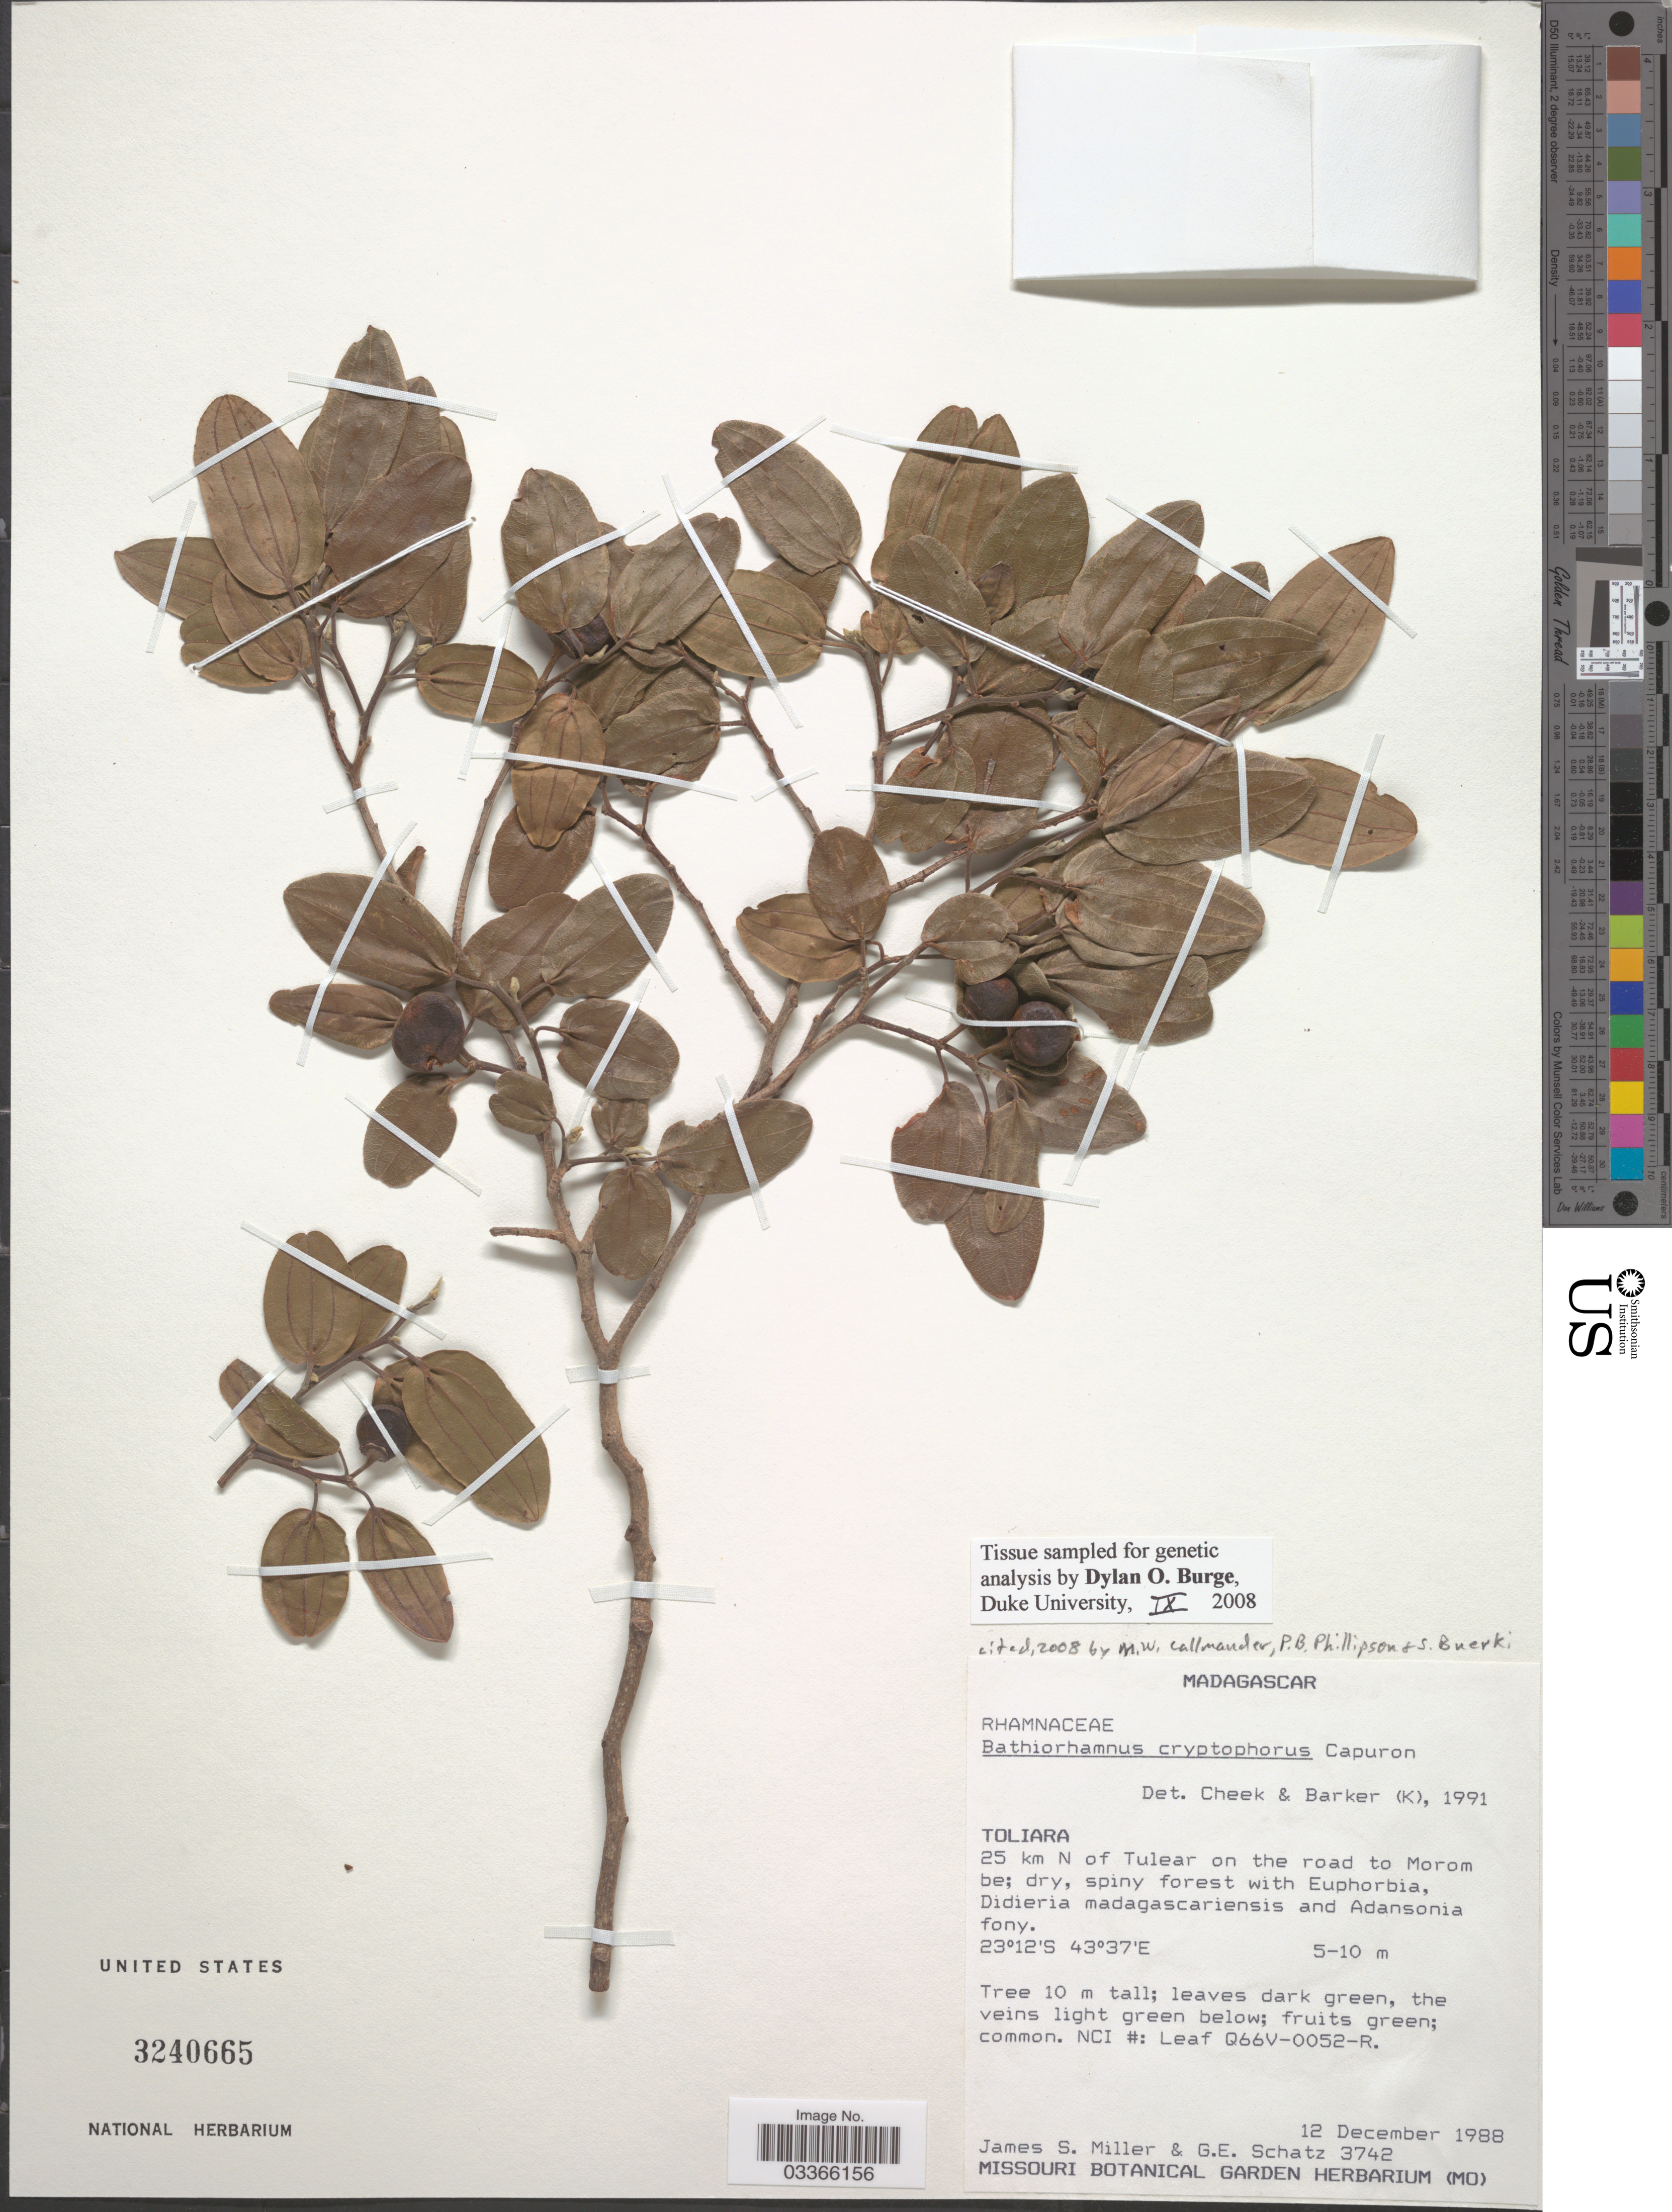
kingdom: Plantae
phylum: Tracheophyta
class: Magnoliopsida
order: Rosales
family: Rhamnaceae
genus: Bathiorhamnus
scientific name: Bathiorhamnus cryptophorus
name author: Capuron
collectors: J. S. Miller & G. Schatz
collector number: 3742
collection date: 1988-12-12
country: Madagascar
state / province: Atsimo-Andrefana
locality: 25 km N of Tulear on the road to Morombe.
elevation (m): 5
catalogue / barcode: US 3240665